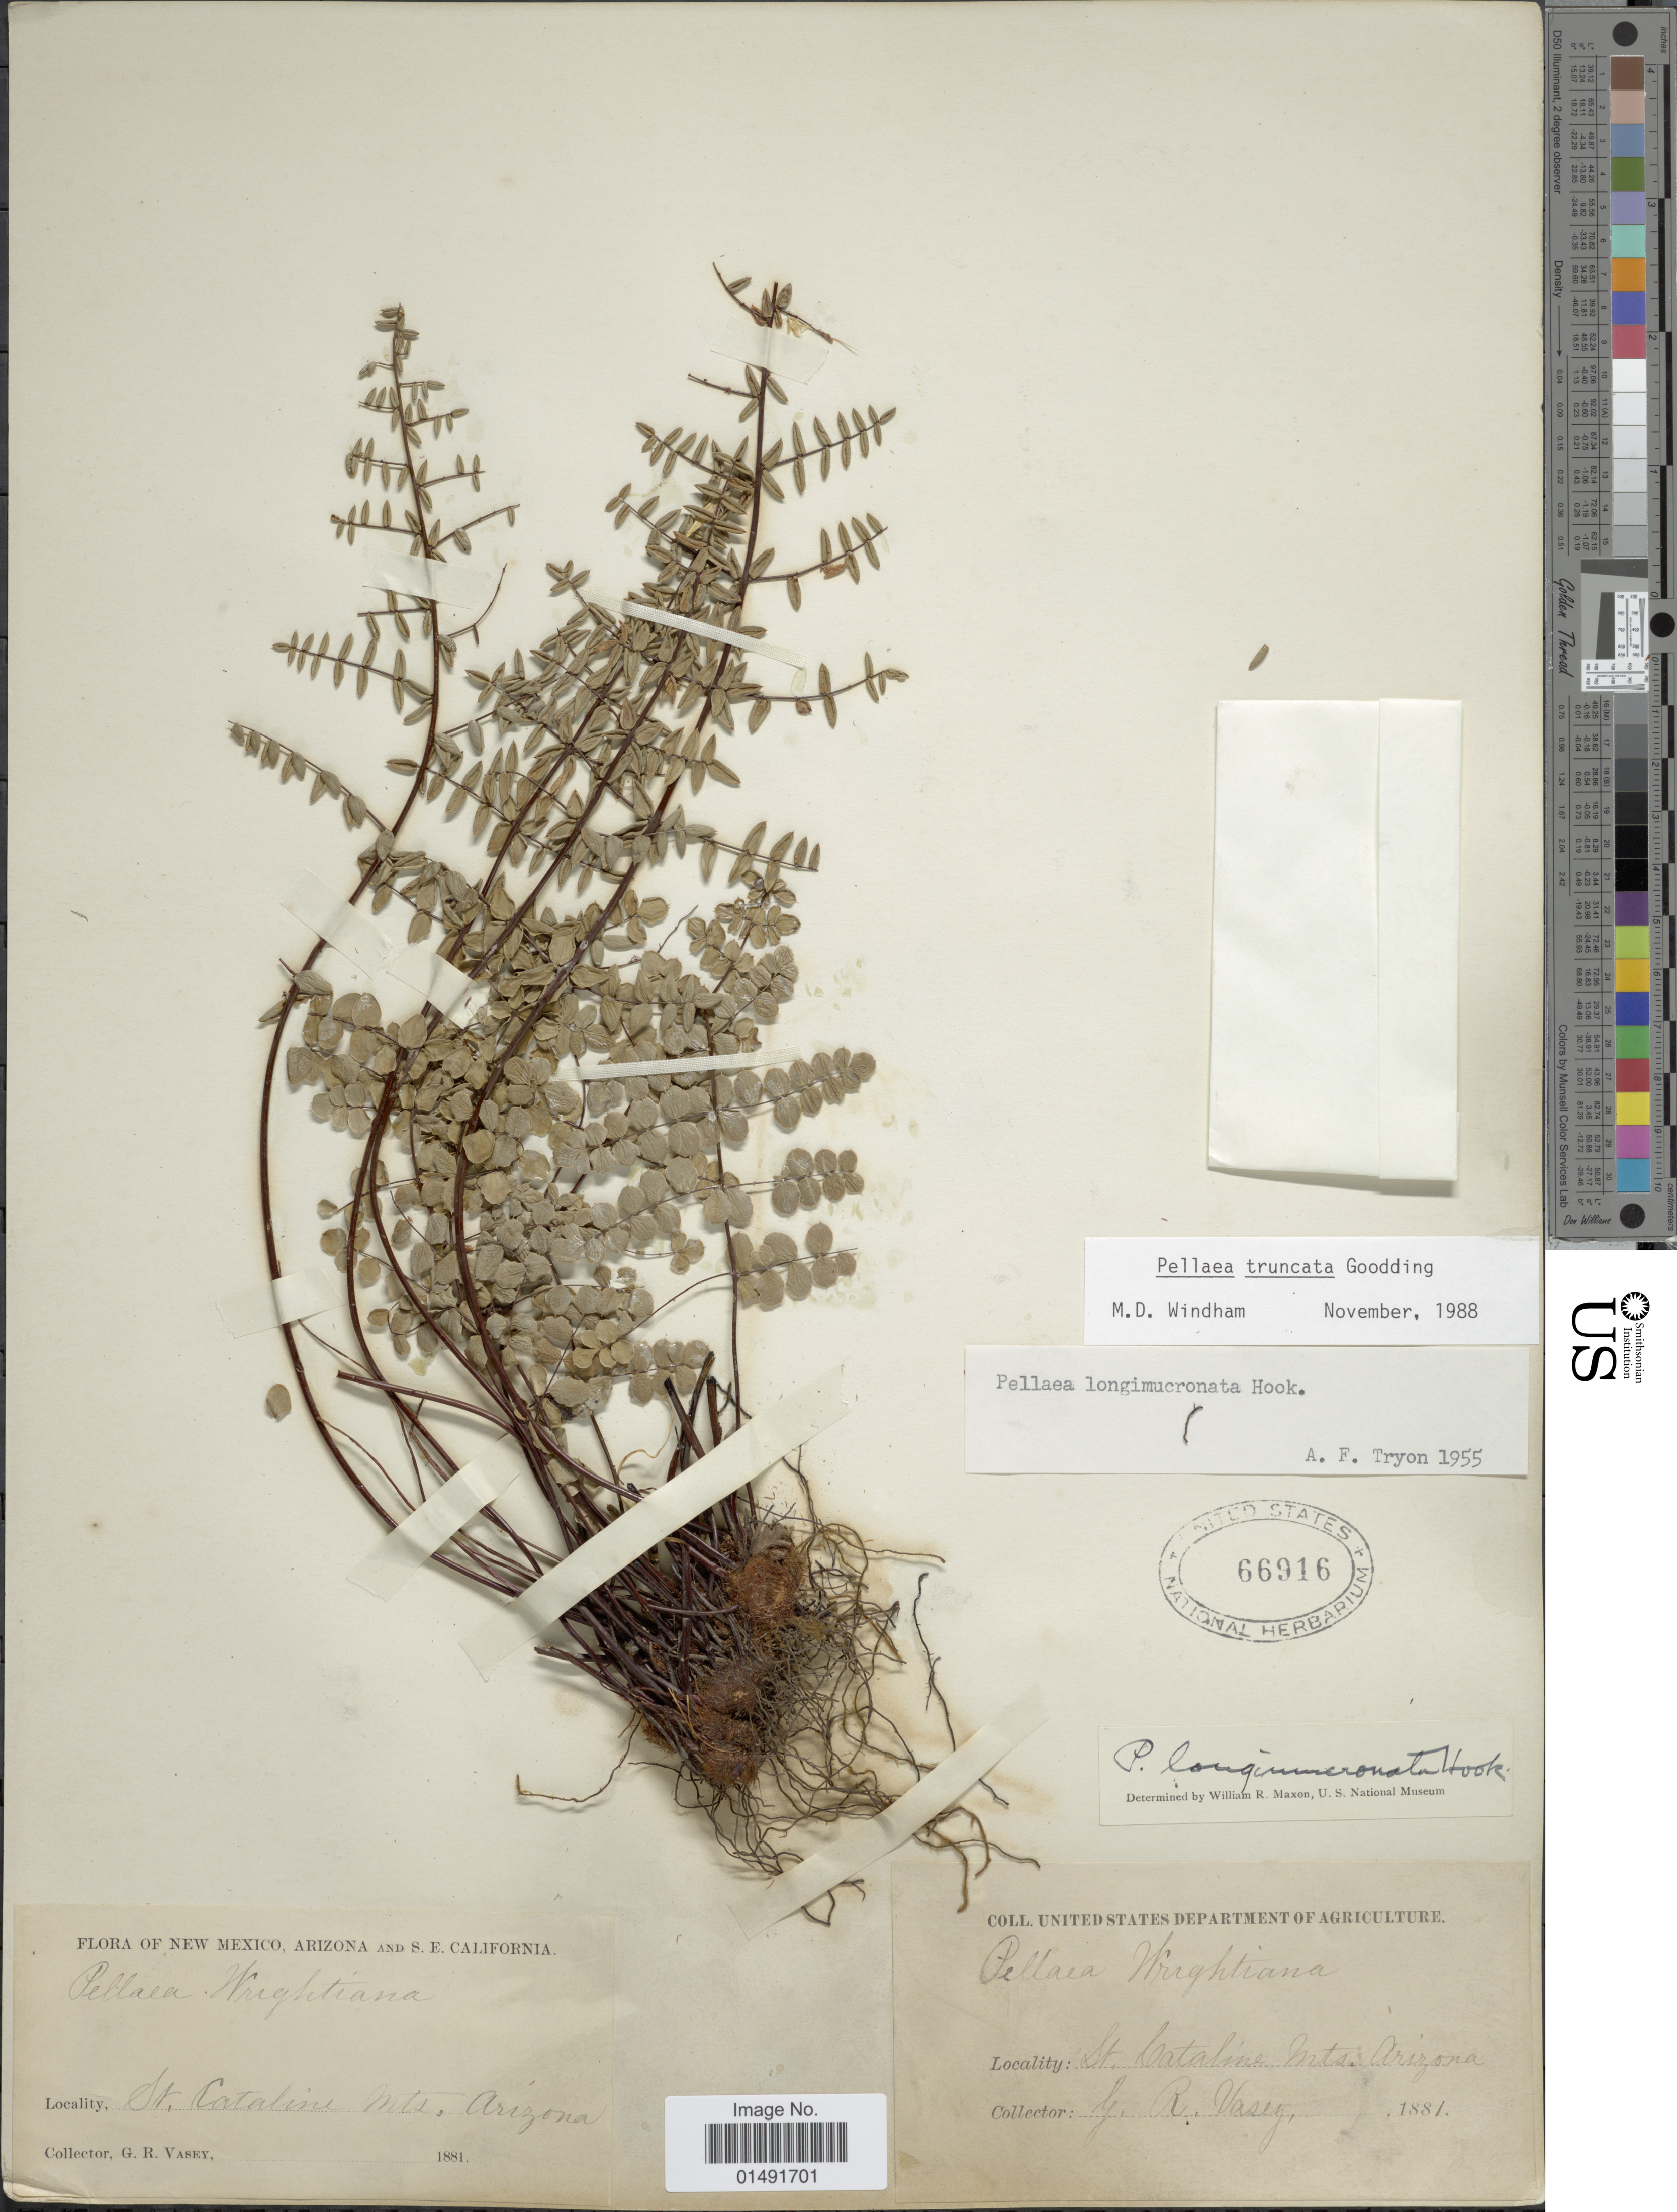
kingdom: Plantae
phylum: Tracheophyta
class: Polypodiopsida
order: Polypodiales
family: Pteridaceae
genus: Pellaea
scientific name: Pellaea truncata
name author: Goodd.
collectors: G. R. Vasey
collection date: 1881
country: United States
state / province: Arizona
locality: St Catalina Mts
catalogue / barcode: US 66916